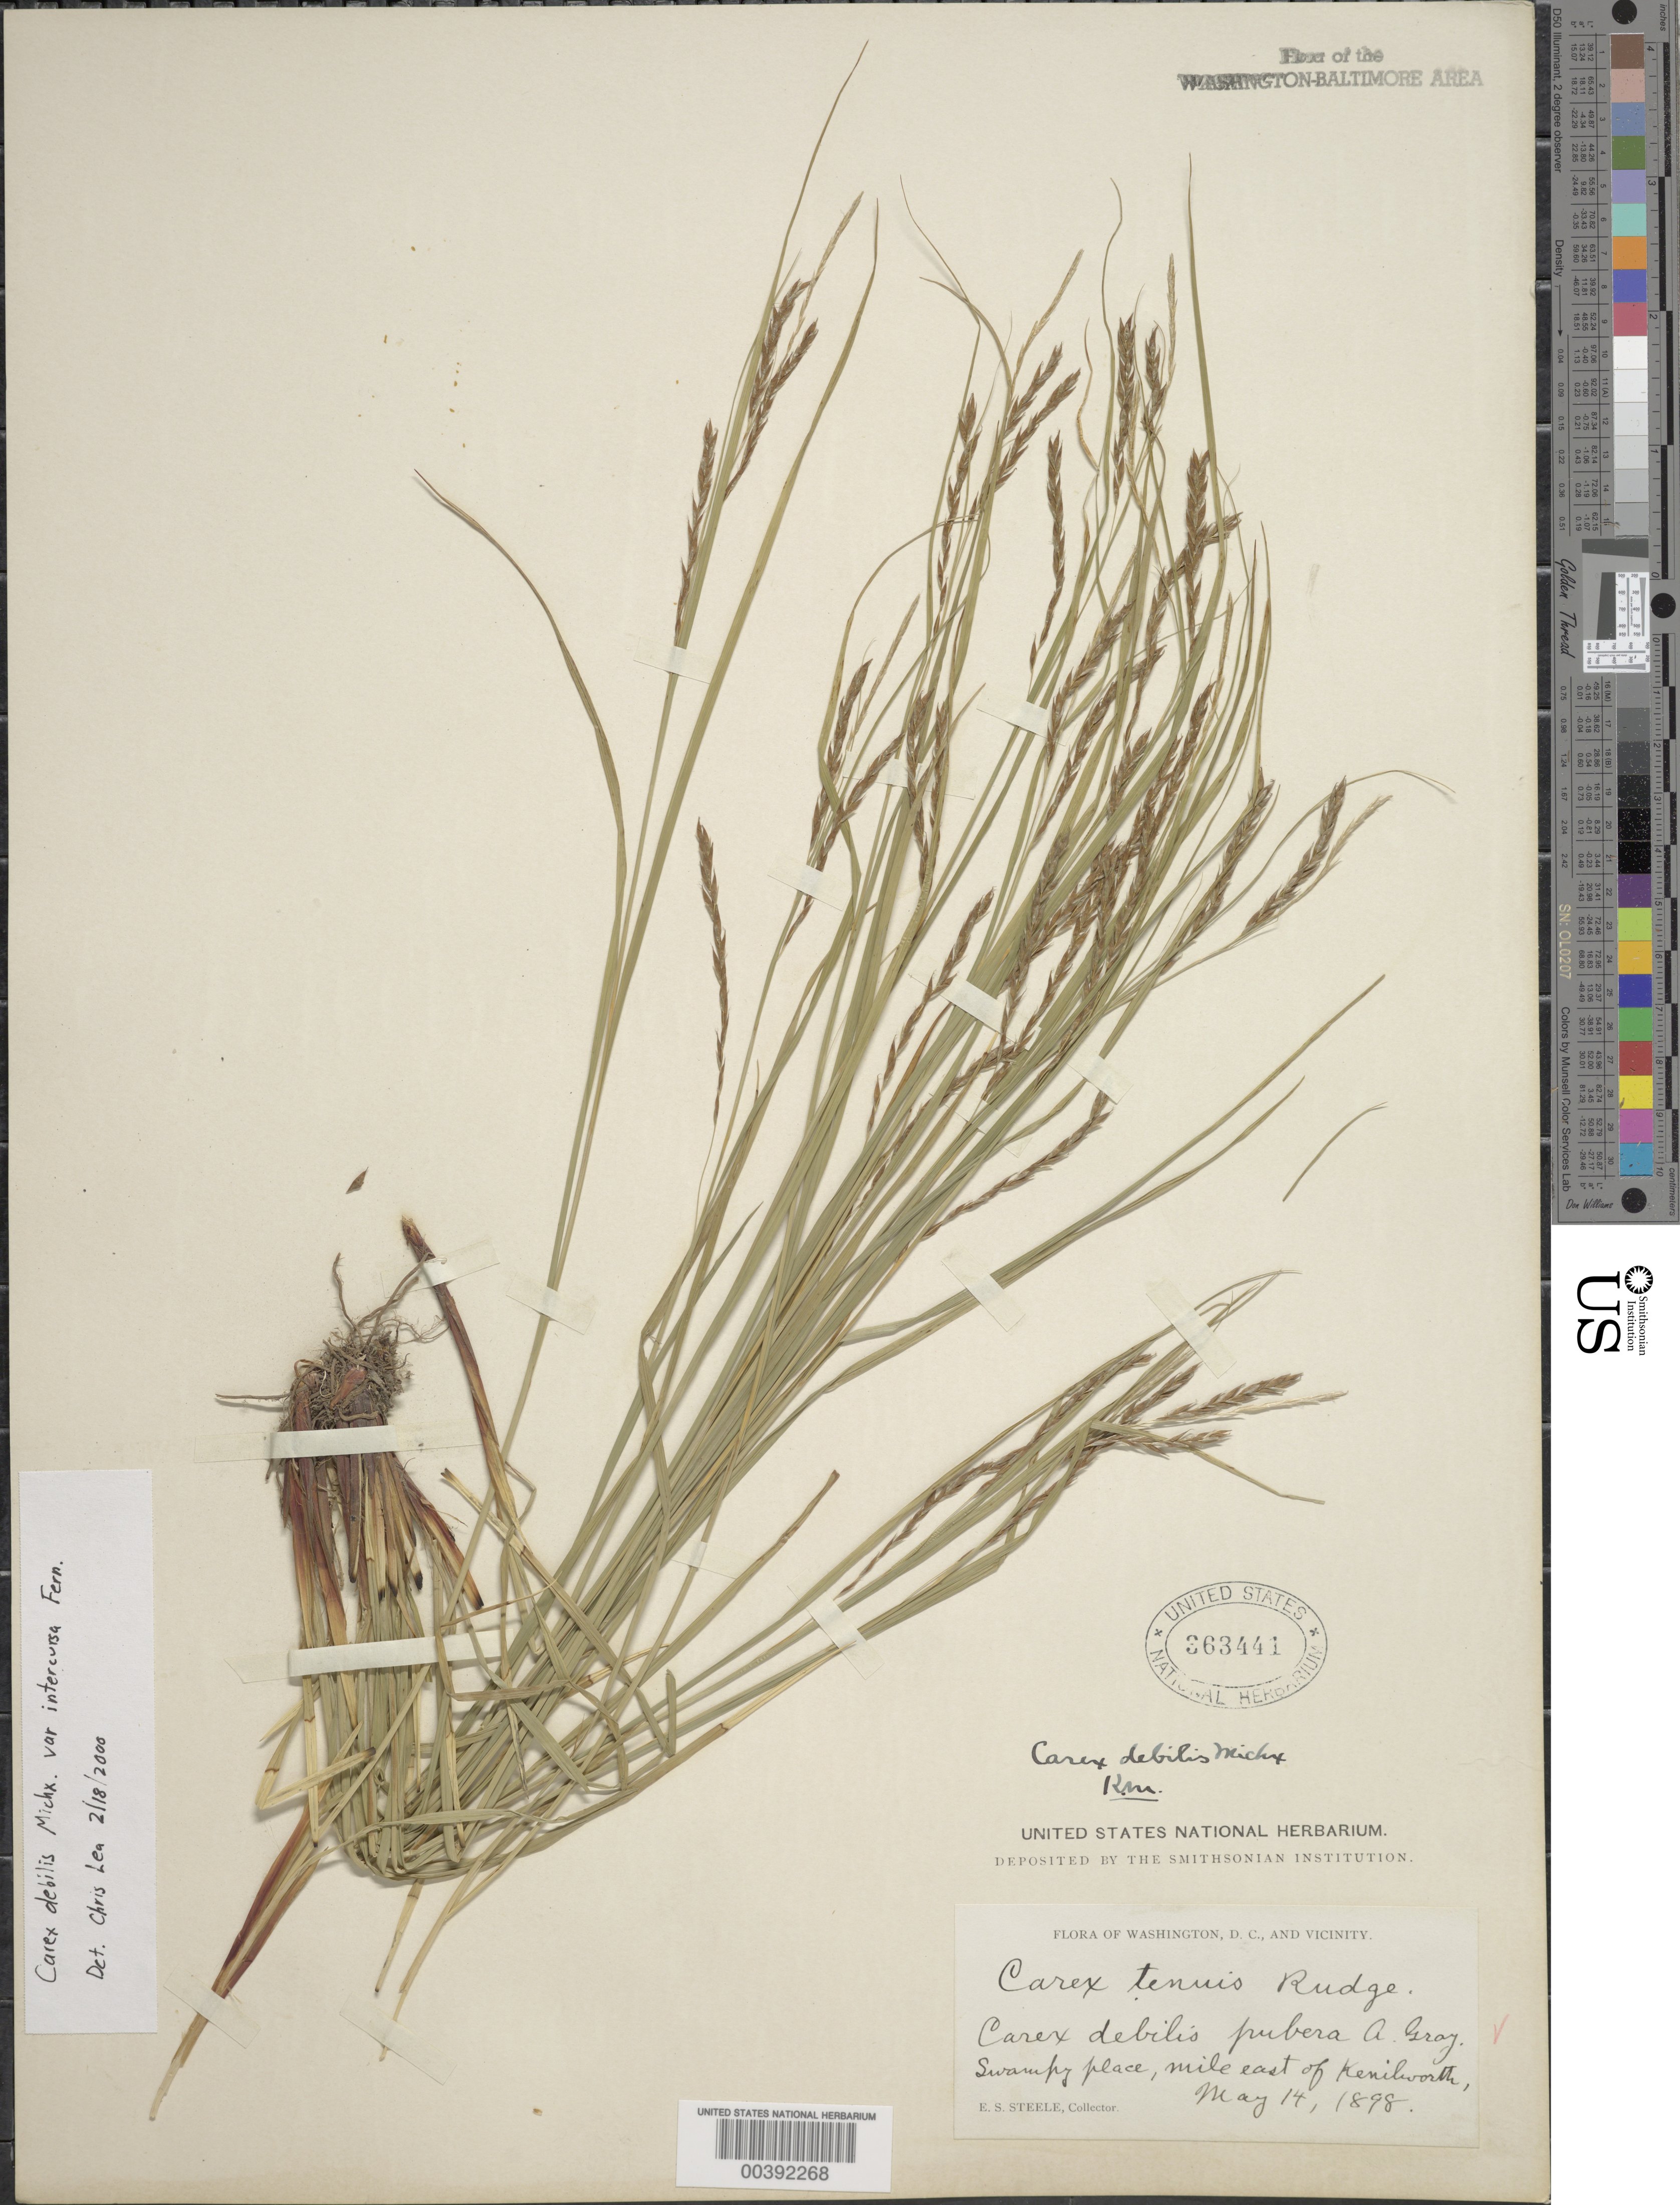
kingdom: Plantae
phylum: Tracheophyta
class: Liliopsida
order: Poales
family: Cyperaceae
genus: Carex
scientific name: Carex debilis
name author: Michx.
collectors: E. Steele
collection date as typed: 14 May 1898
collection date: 1898-05-14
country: United States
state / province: District of Columbia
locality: East of Kenilworth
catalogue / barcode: US 363441